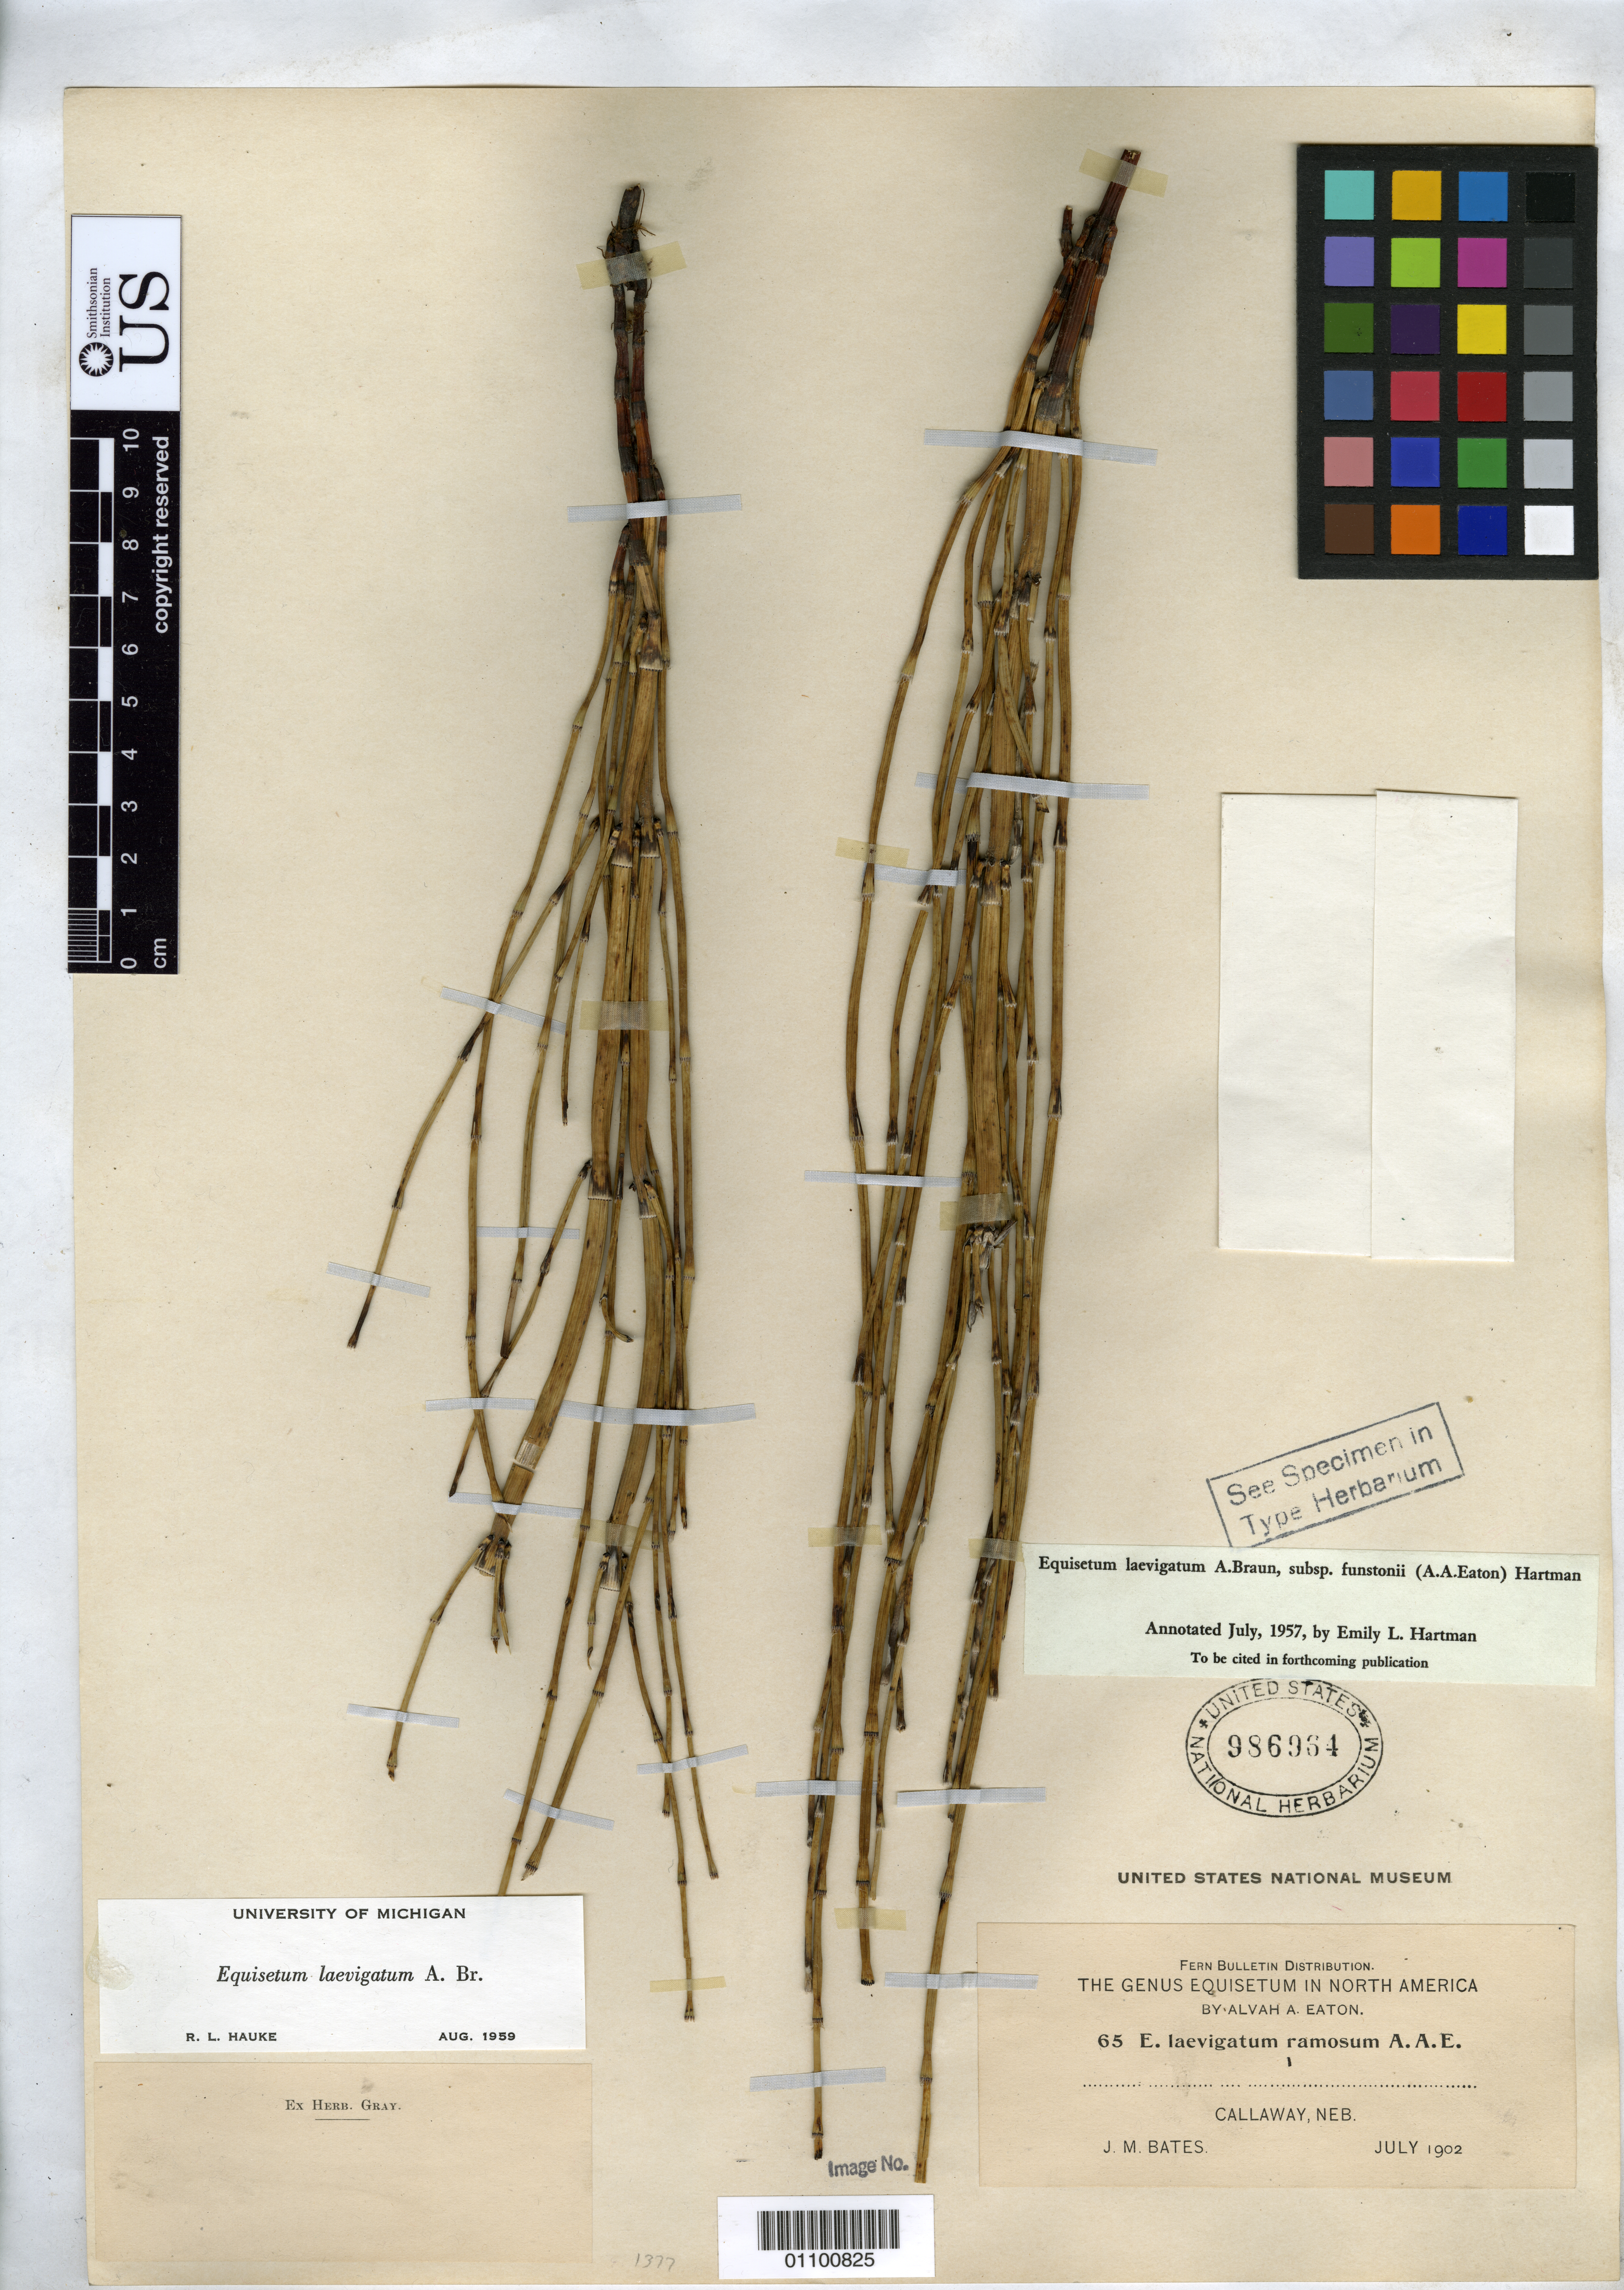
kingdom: Plantae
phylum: Tracheophyta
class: Polypodiopsida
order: Equisetales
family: Equisetaceae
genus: Equisetum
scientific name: Equisetum laevigatum f. ramosum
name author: A.A. Eaton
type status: Type Collection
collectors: J. Bates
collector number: Eaton Equiset Distr.65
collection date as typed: Jul 1902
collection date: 1902-07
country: United States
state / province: Nebraska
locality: Callaway.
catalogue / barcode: US 986964